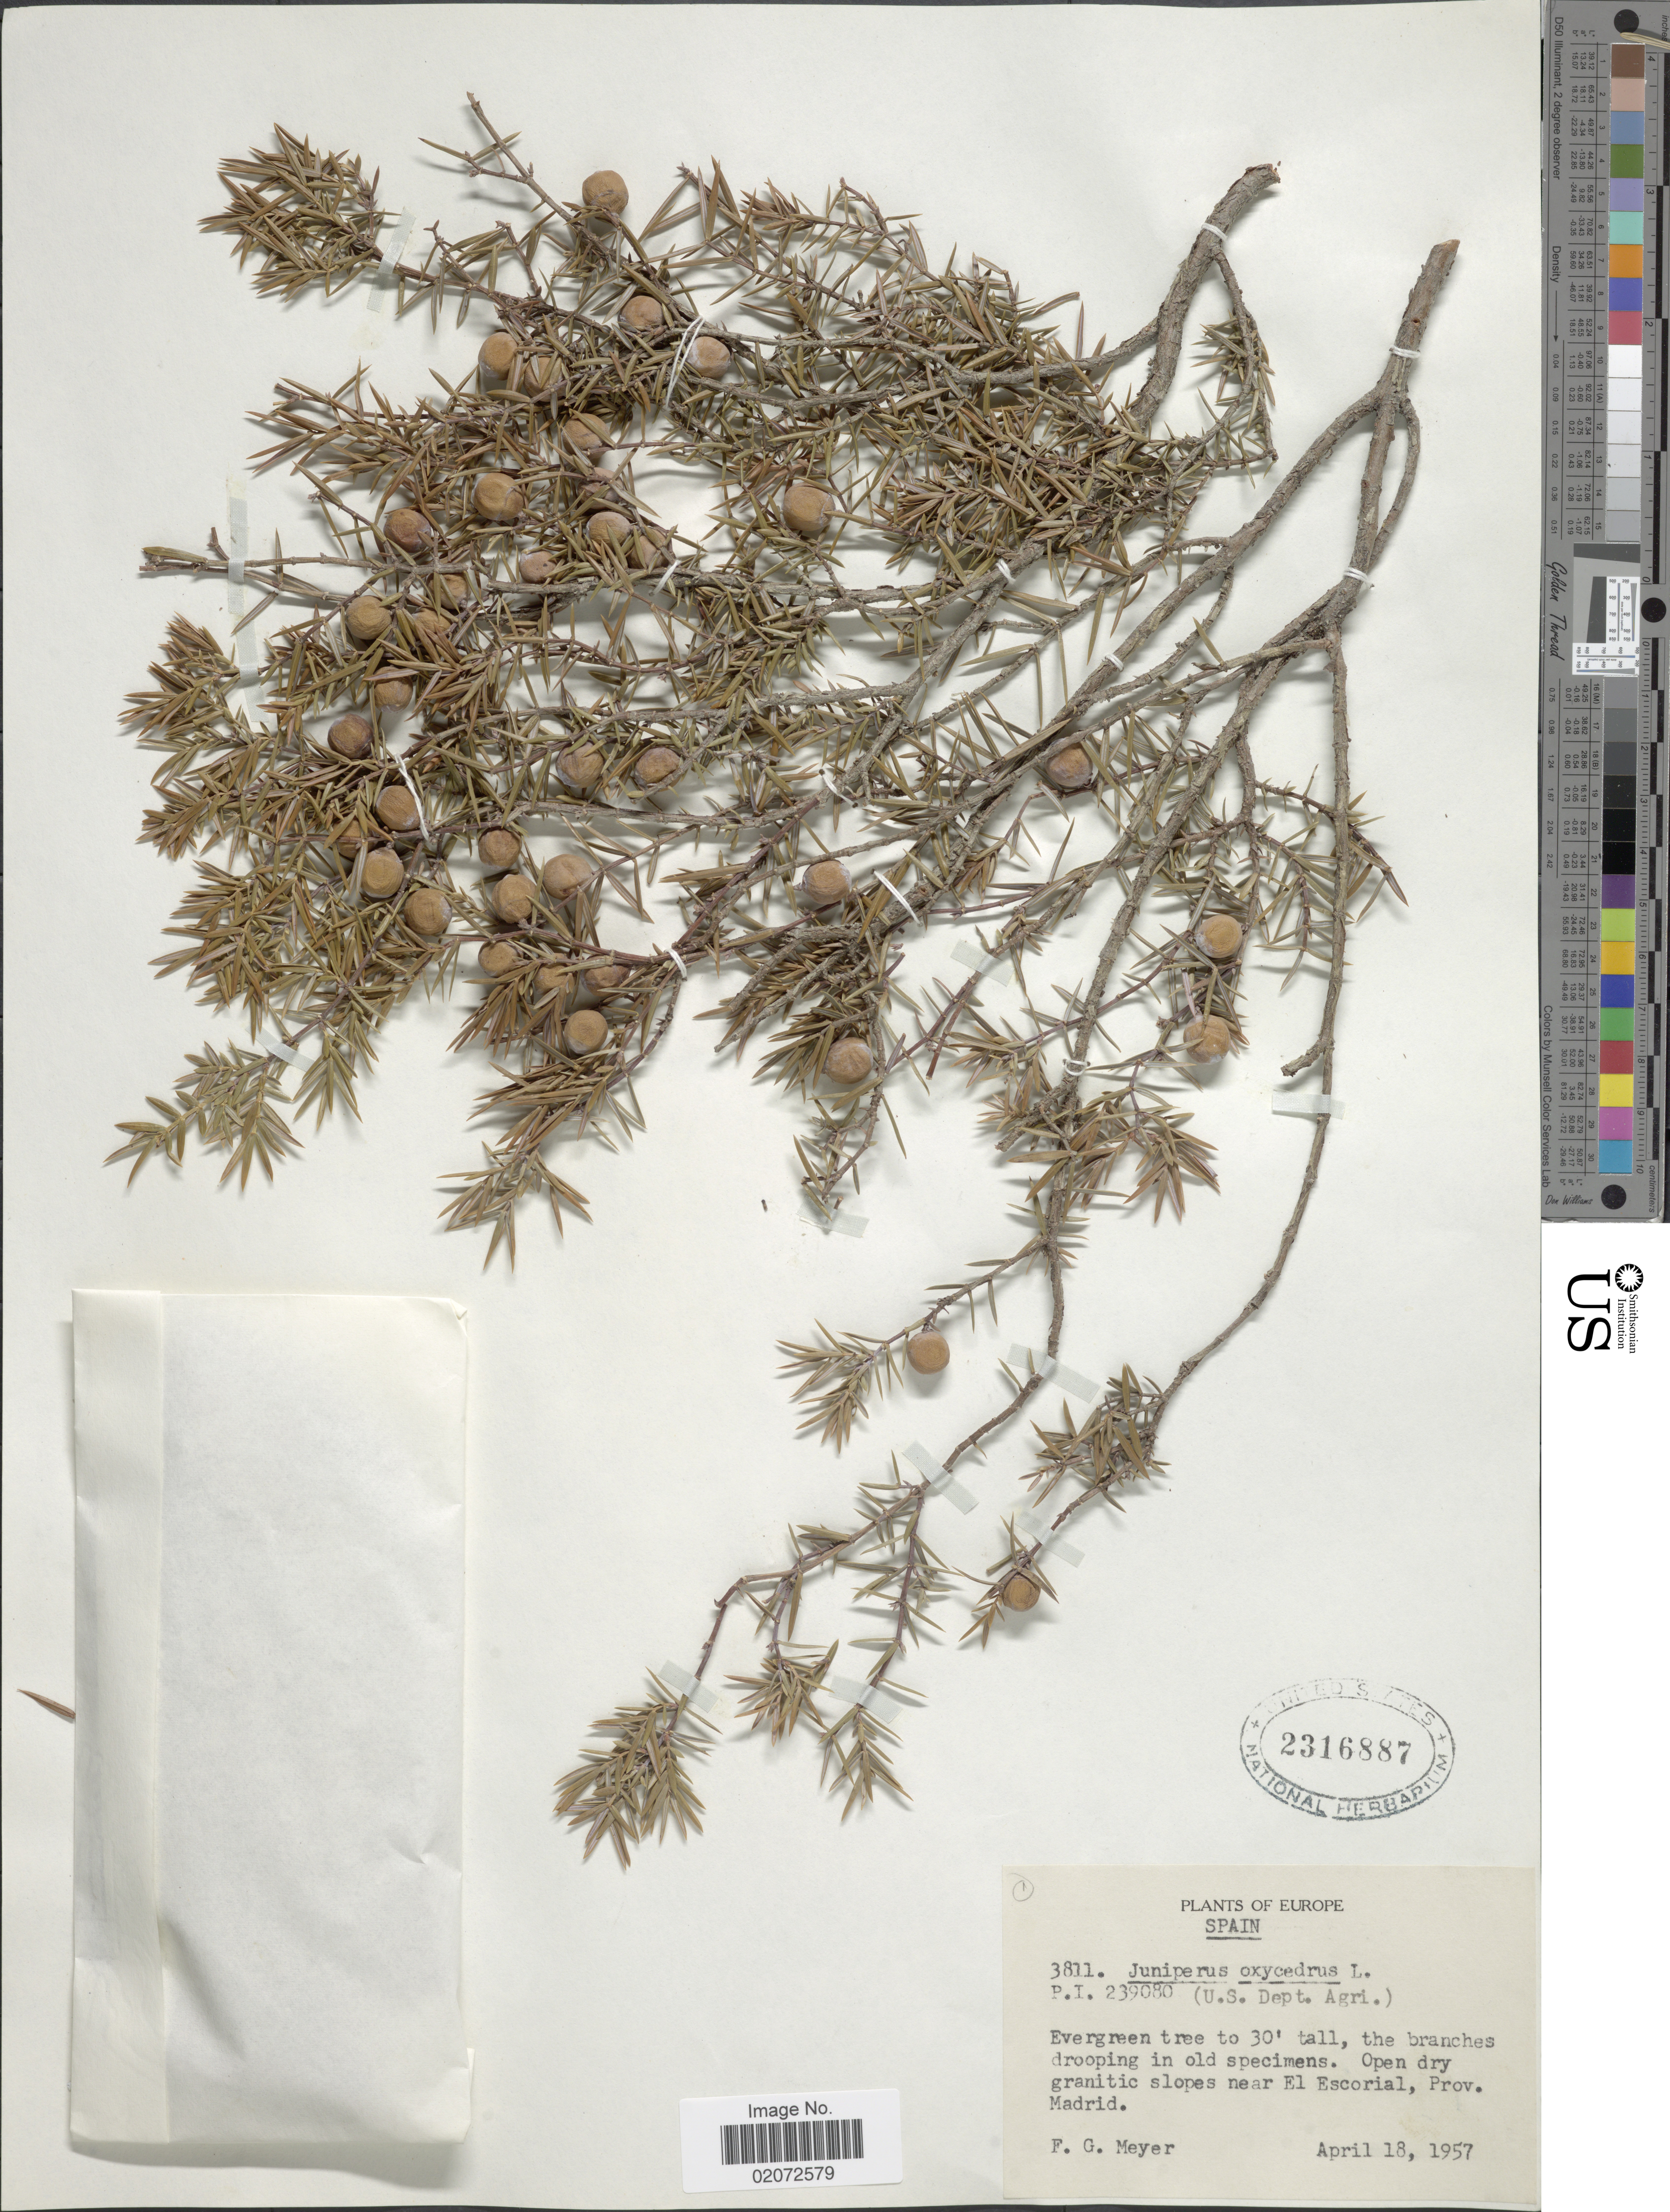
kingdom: Plantae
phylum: Tracheophyta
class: Pinopsida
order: Pinales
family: Cupressaceae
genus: Juniperus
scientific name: Juniperus oxycedrus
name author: L.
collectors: F. G. Meyer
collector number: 3811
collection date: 1957-04-18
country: Spain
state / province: Madrid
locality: Europe. Open dry granitic slopes near El Escorial, Prov. Mardid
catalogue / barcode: US 2316887